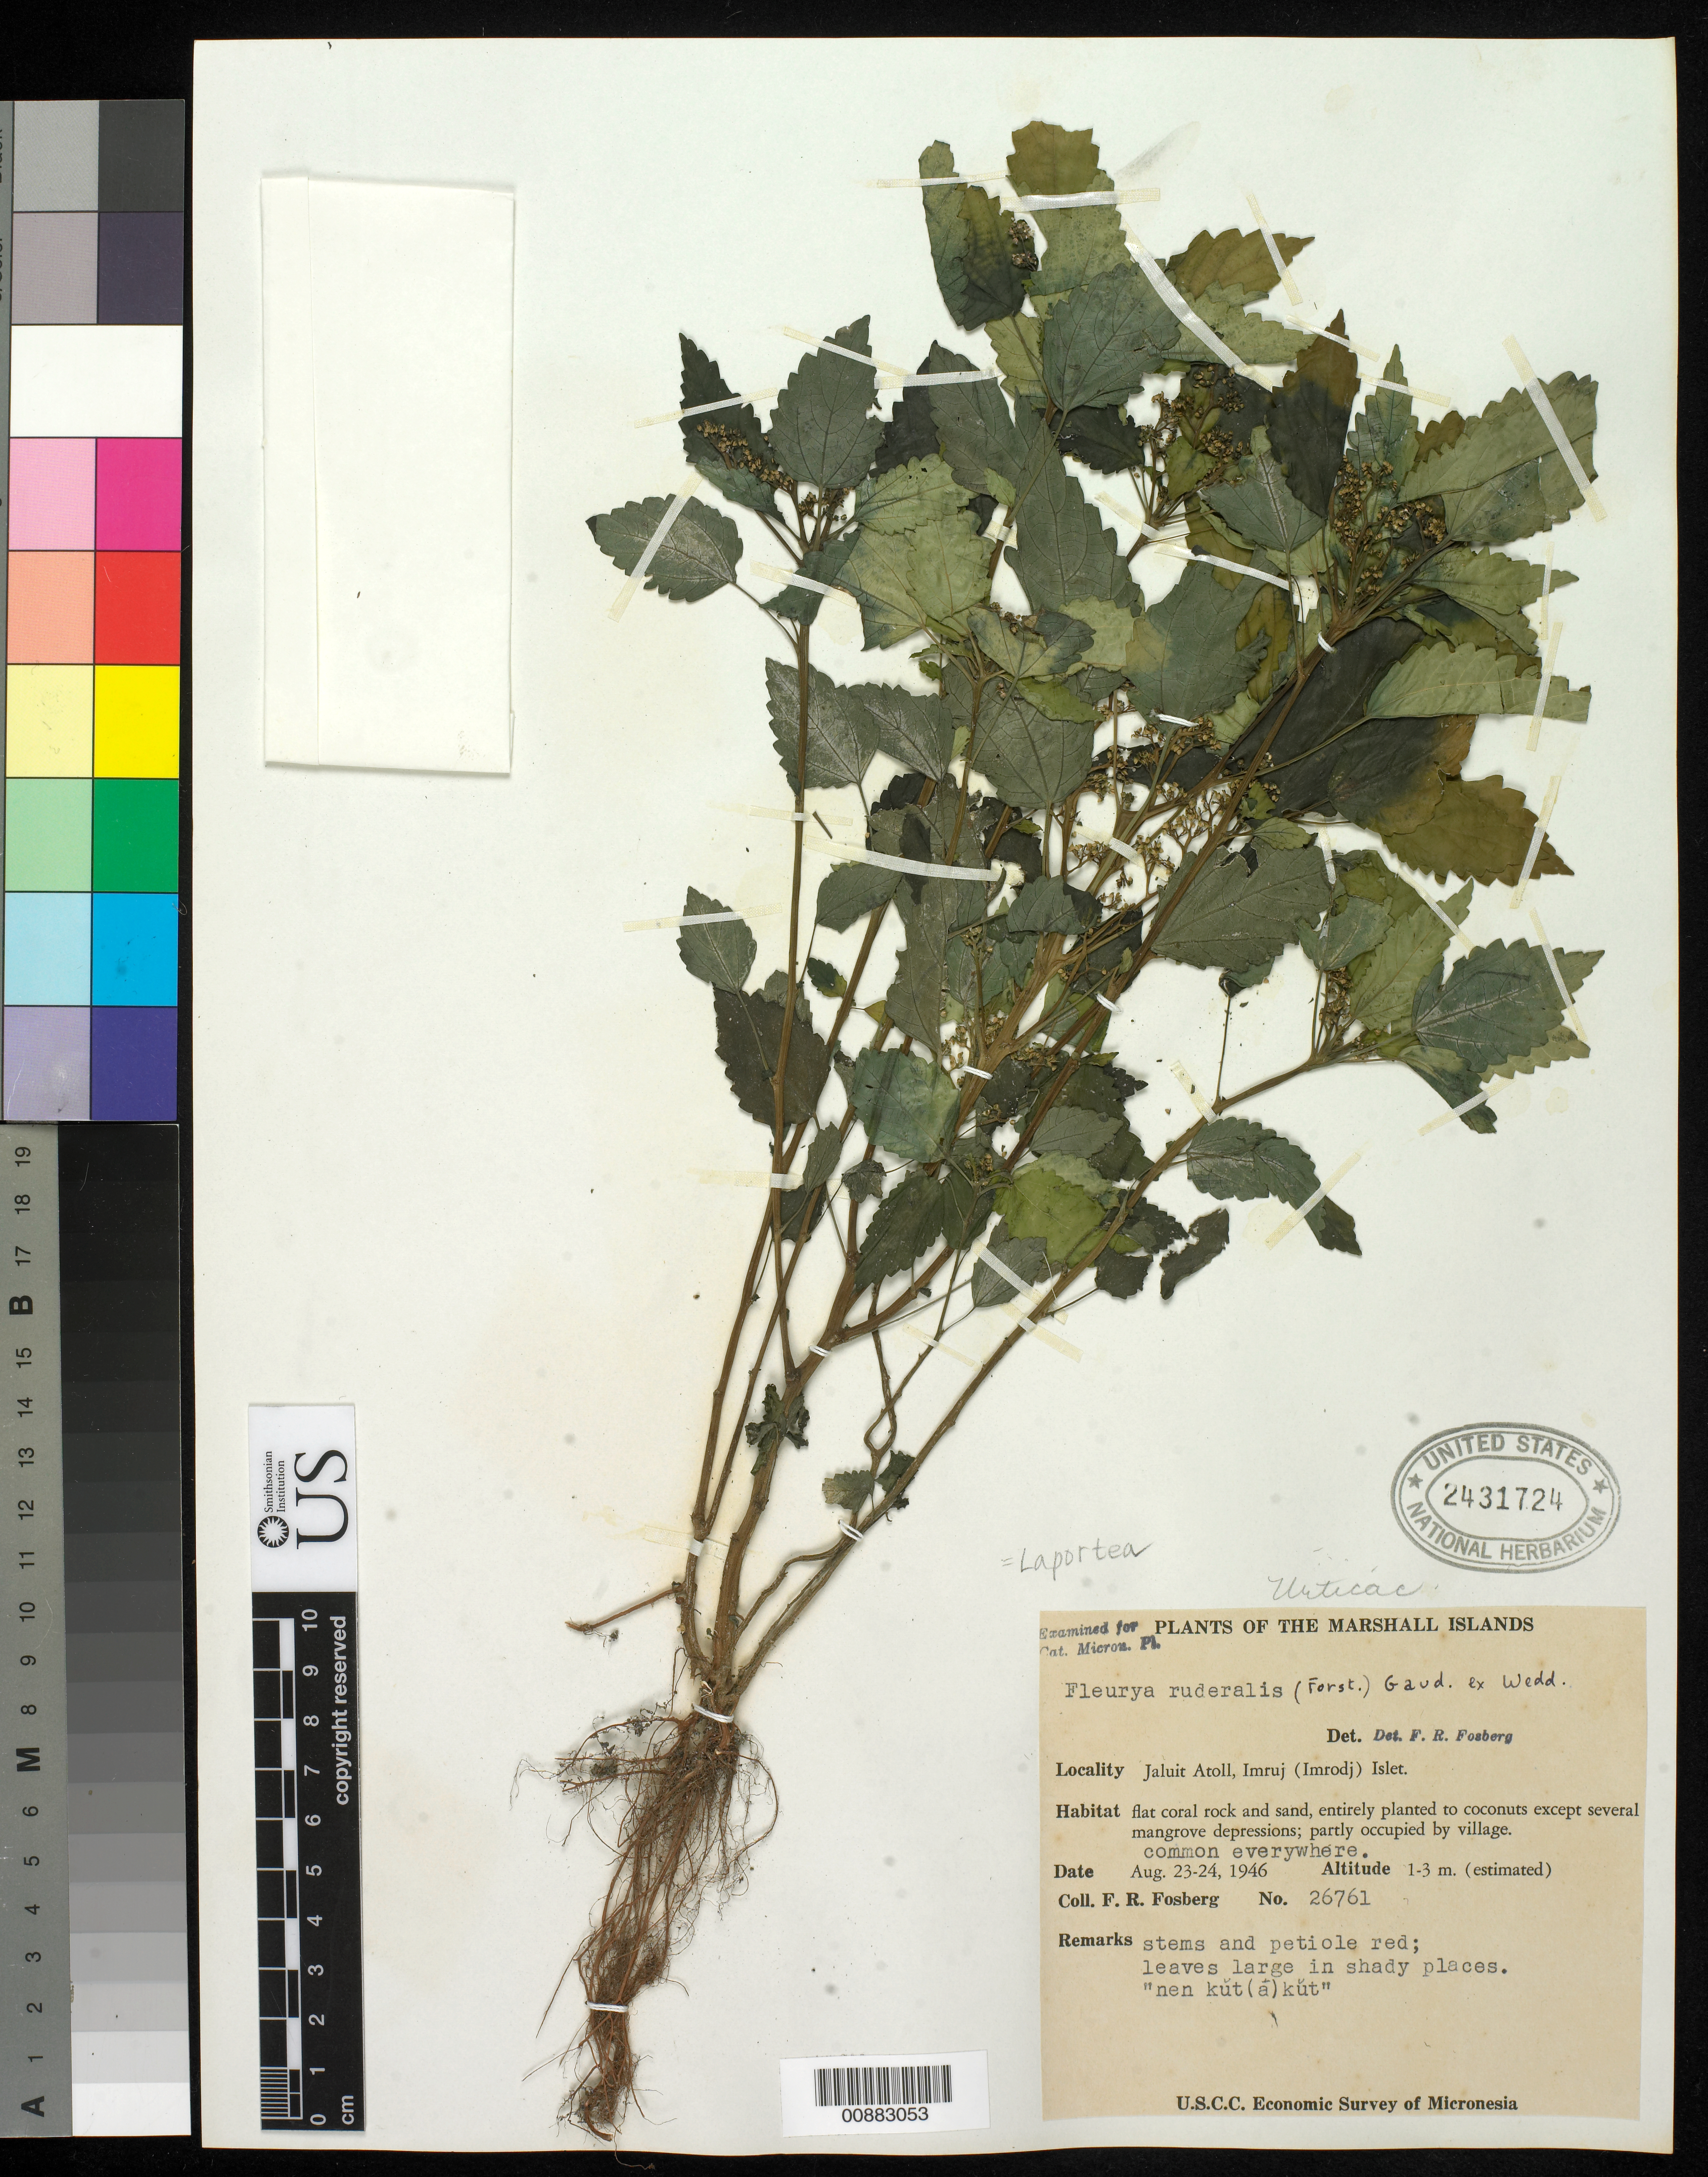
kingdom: Plantae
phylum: Tracheophyta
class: Magnoliopsida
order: Rosales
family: Urticaceae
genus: Laportea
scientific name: Laportea ruderalis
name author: (G. Forst.) Chew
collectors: F. R. Fosberg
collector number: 26761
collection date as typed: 23 Aug 1946 to 24 Aug 1946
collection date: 1946-08-23/1946-08-24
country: Marshall Islands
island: Jaluit Atoll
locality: Imruj (Imrodj) Islet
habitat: Flat coral rock and sand, entirely planted to coconuts except several mangrove dpressions; partly occupied by village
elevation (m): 1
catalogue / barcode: US 2431724